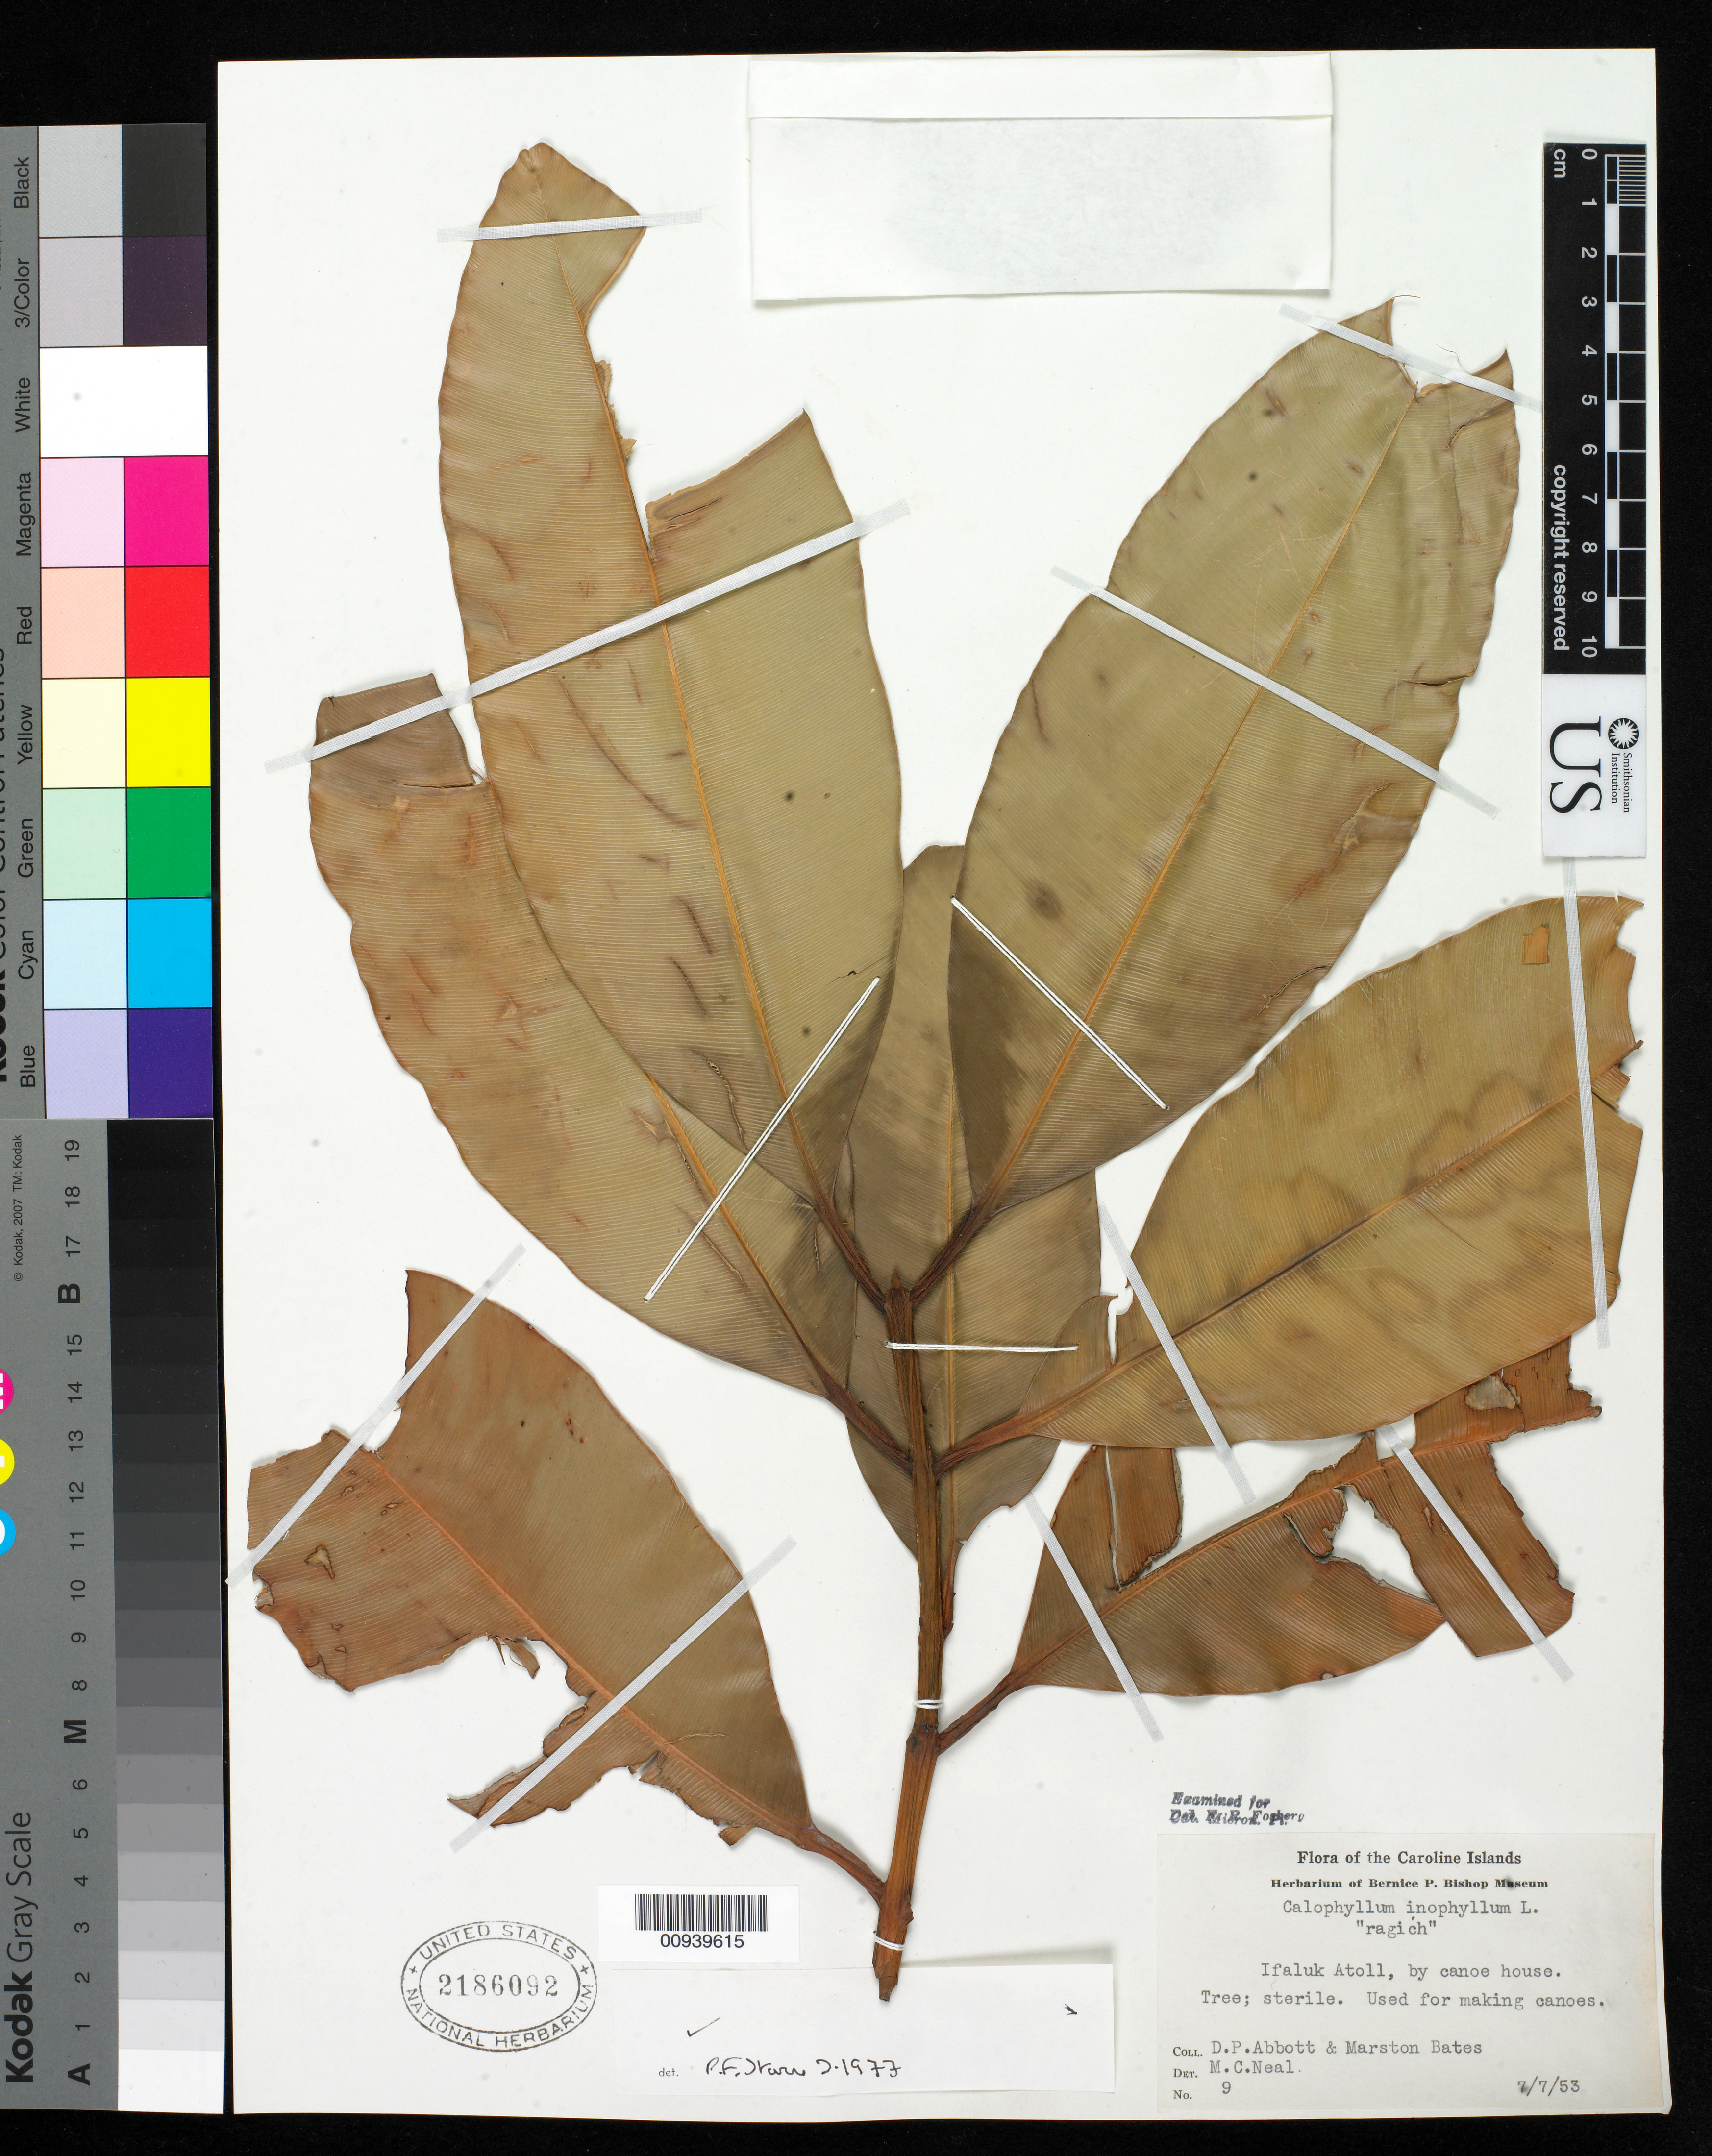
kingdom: Plantae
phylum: Tracheophyta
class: Magnoliopsida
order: Malpighiales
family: Calophyllaceae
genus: Calophyllum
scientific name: Calophyllum inophyllum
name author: L.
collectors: D. P. Abbott & M. Bates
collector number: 9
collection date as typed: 07 Jul 1953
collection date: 1953-07-07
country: Micronesia, Federated States of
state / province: Yap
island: Ifalik (Ifaluk) Atoll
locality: Ifalik Islet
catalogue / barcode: US 2186092